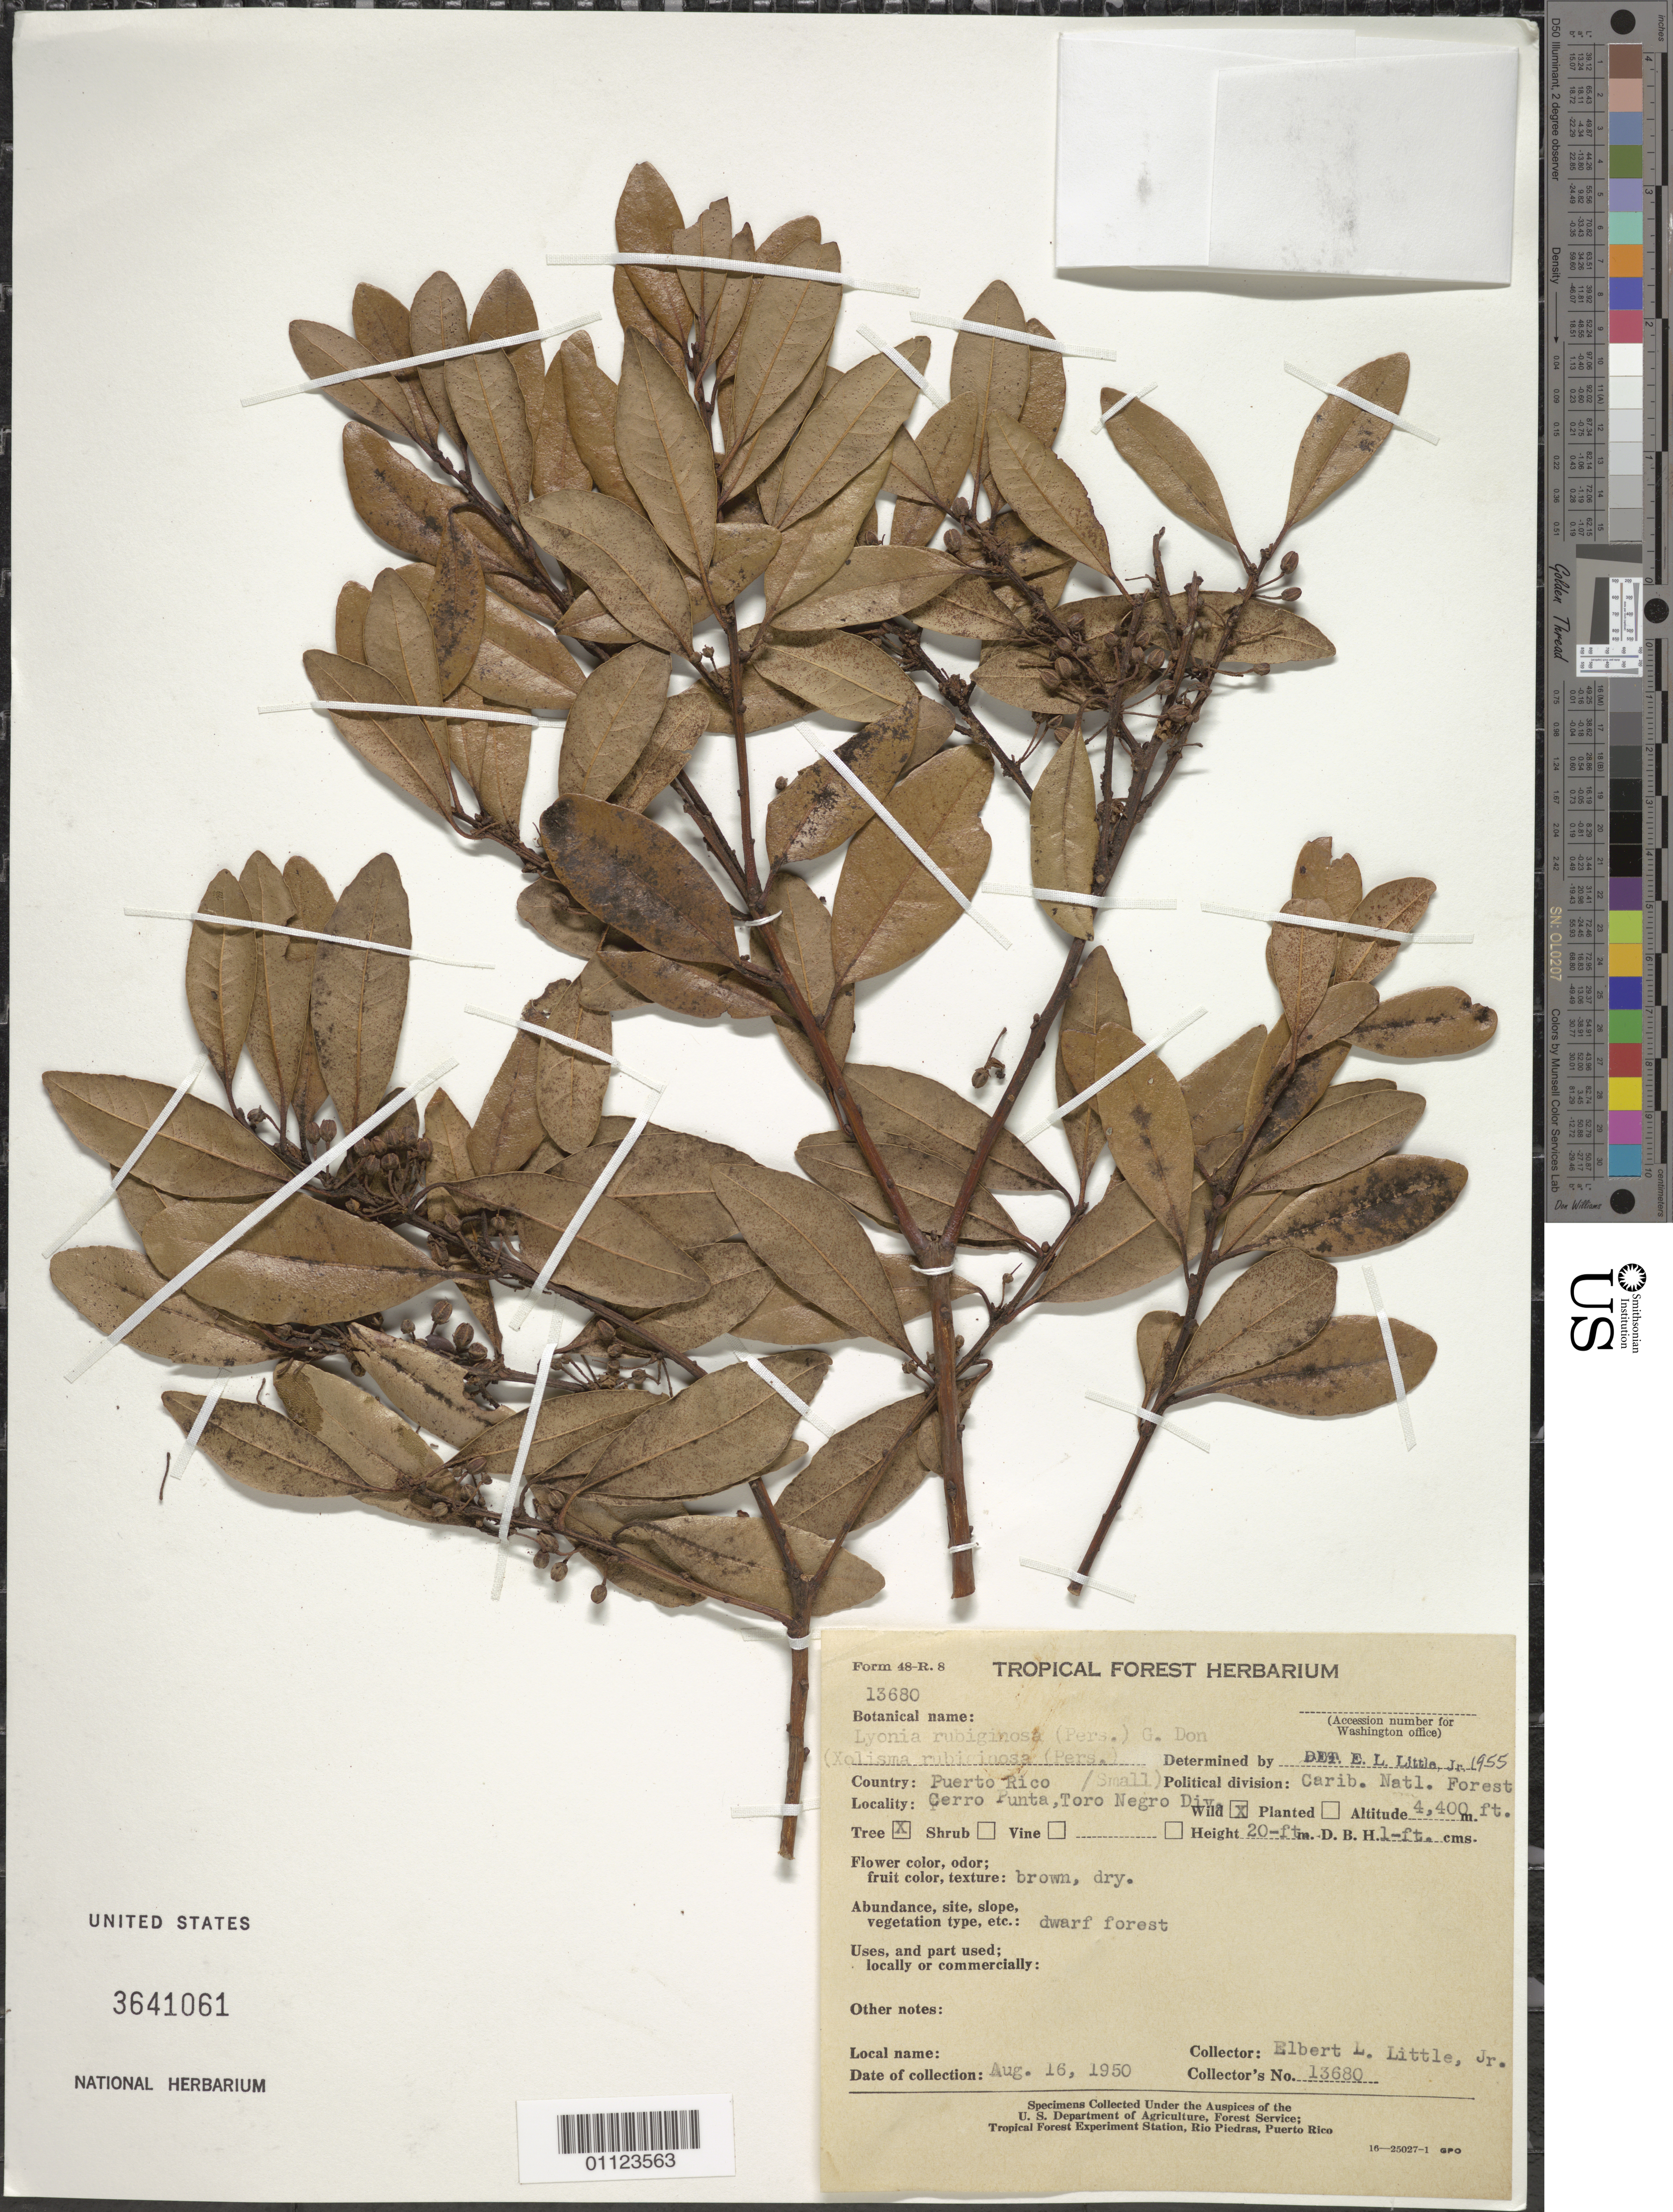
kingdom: Plantae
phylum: Tracheophyta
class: Magnoliopsida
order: Ericales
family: Ericaceae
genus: Lyonia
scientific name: Lyonia rubiginosa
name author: (Pers.) G. Don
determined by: Little, Elbert L., Jr., (FSSR), United States Department of Agriculture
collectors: E. L. Little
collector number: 13680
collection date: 1950-08-16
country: Puerto Rico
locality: Caribbean Nat'l. Forest, Toro Negro Division, Cerro Punta.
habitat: Dwarf forest.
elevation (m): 1341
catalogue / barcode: US 3641061